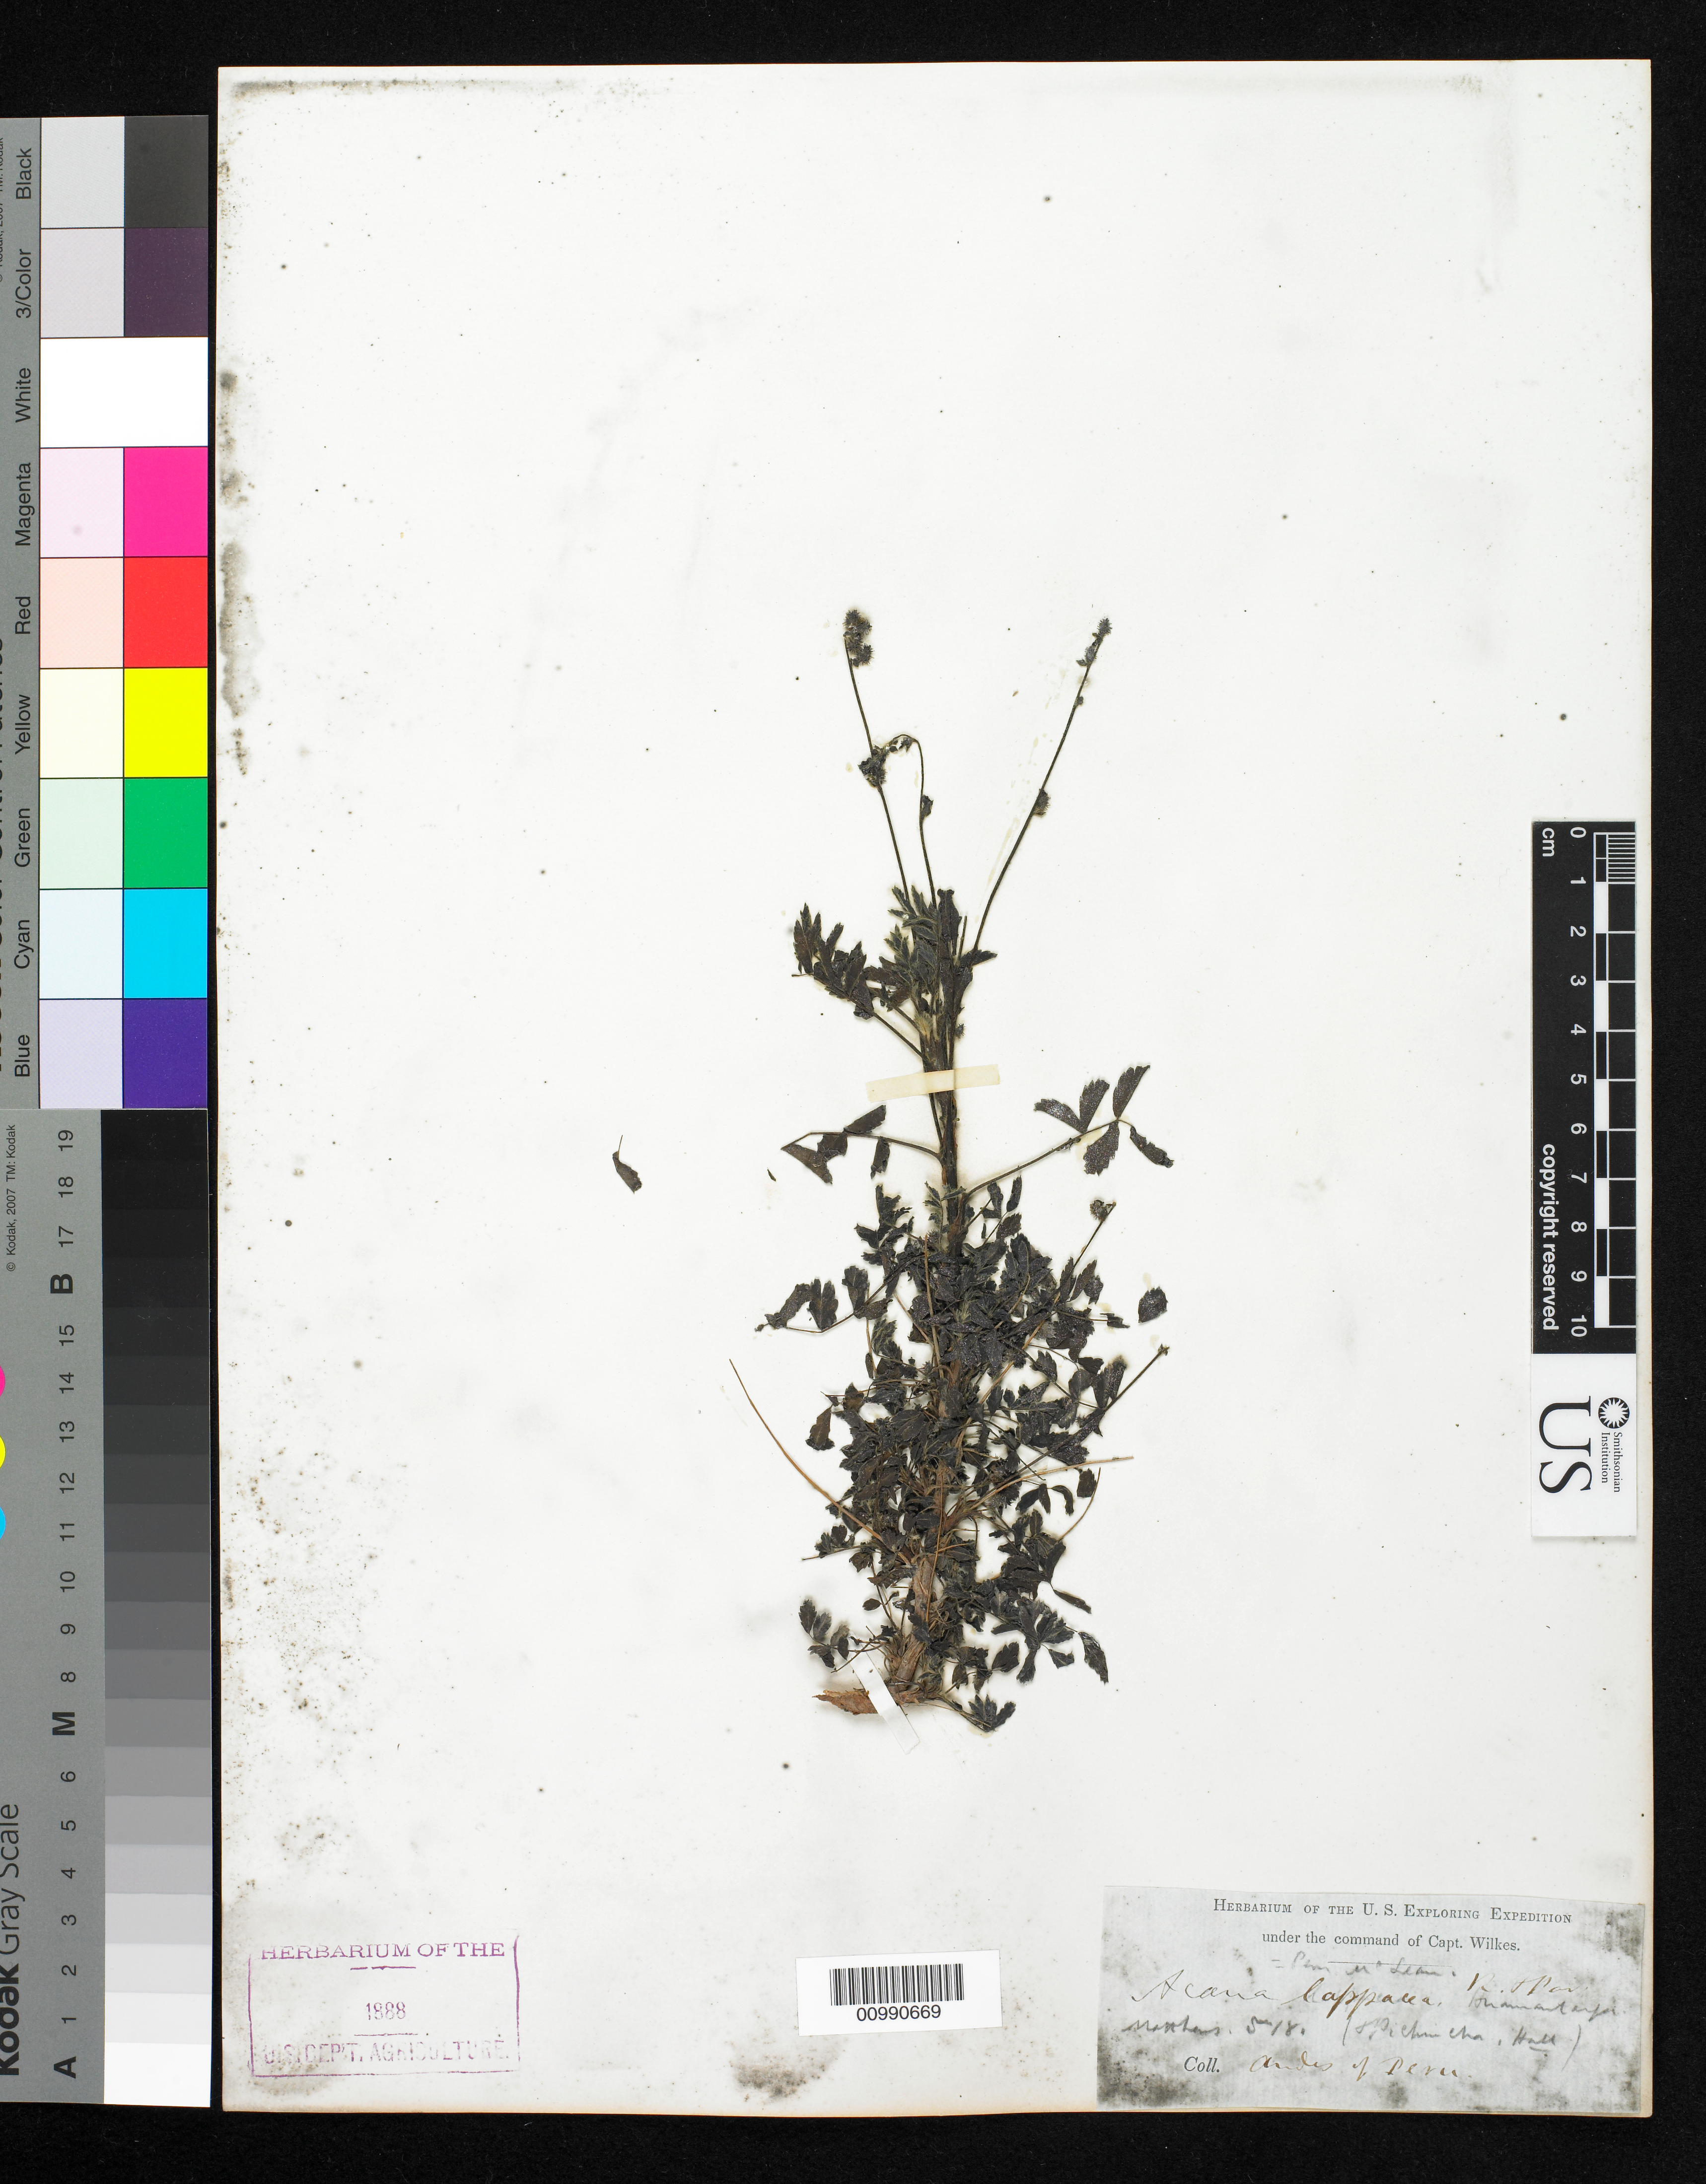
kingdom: Plantae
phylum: Tracheophyta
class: Magnoliopsida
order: Rosales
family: Rosaceae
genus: Acaena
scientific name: Acaena elongata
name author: L.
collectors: Wilkes Explor. Exped.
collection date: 1838/1842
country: Peru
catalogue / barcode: US 98497